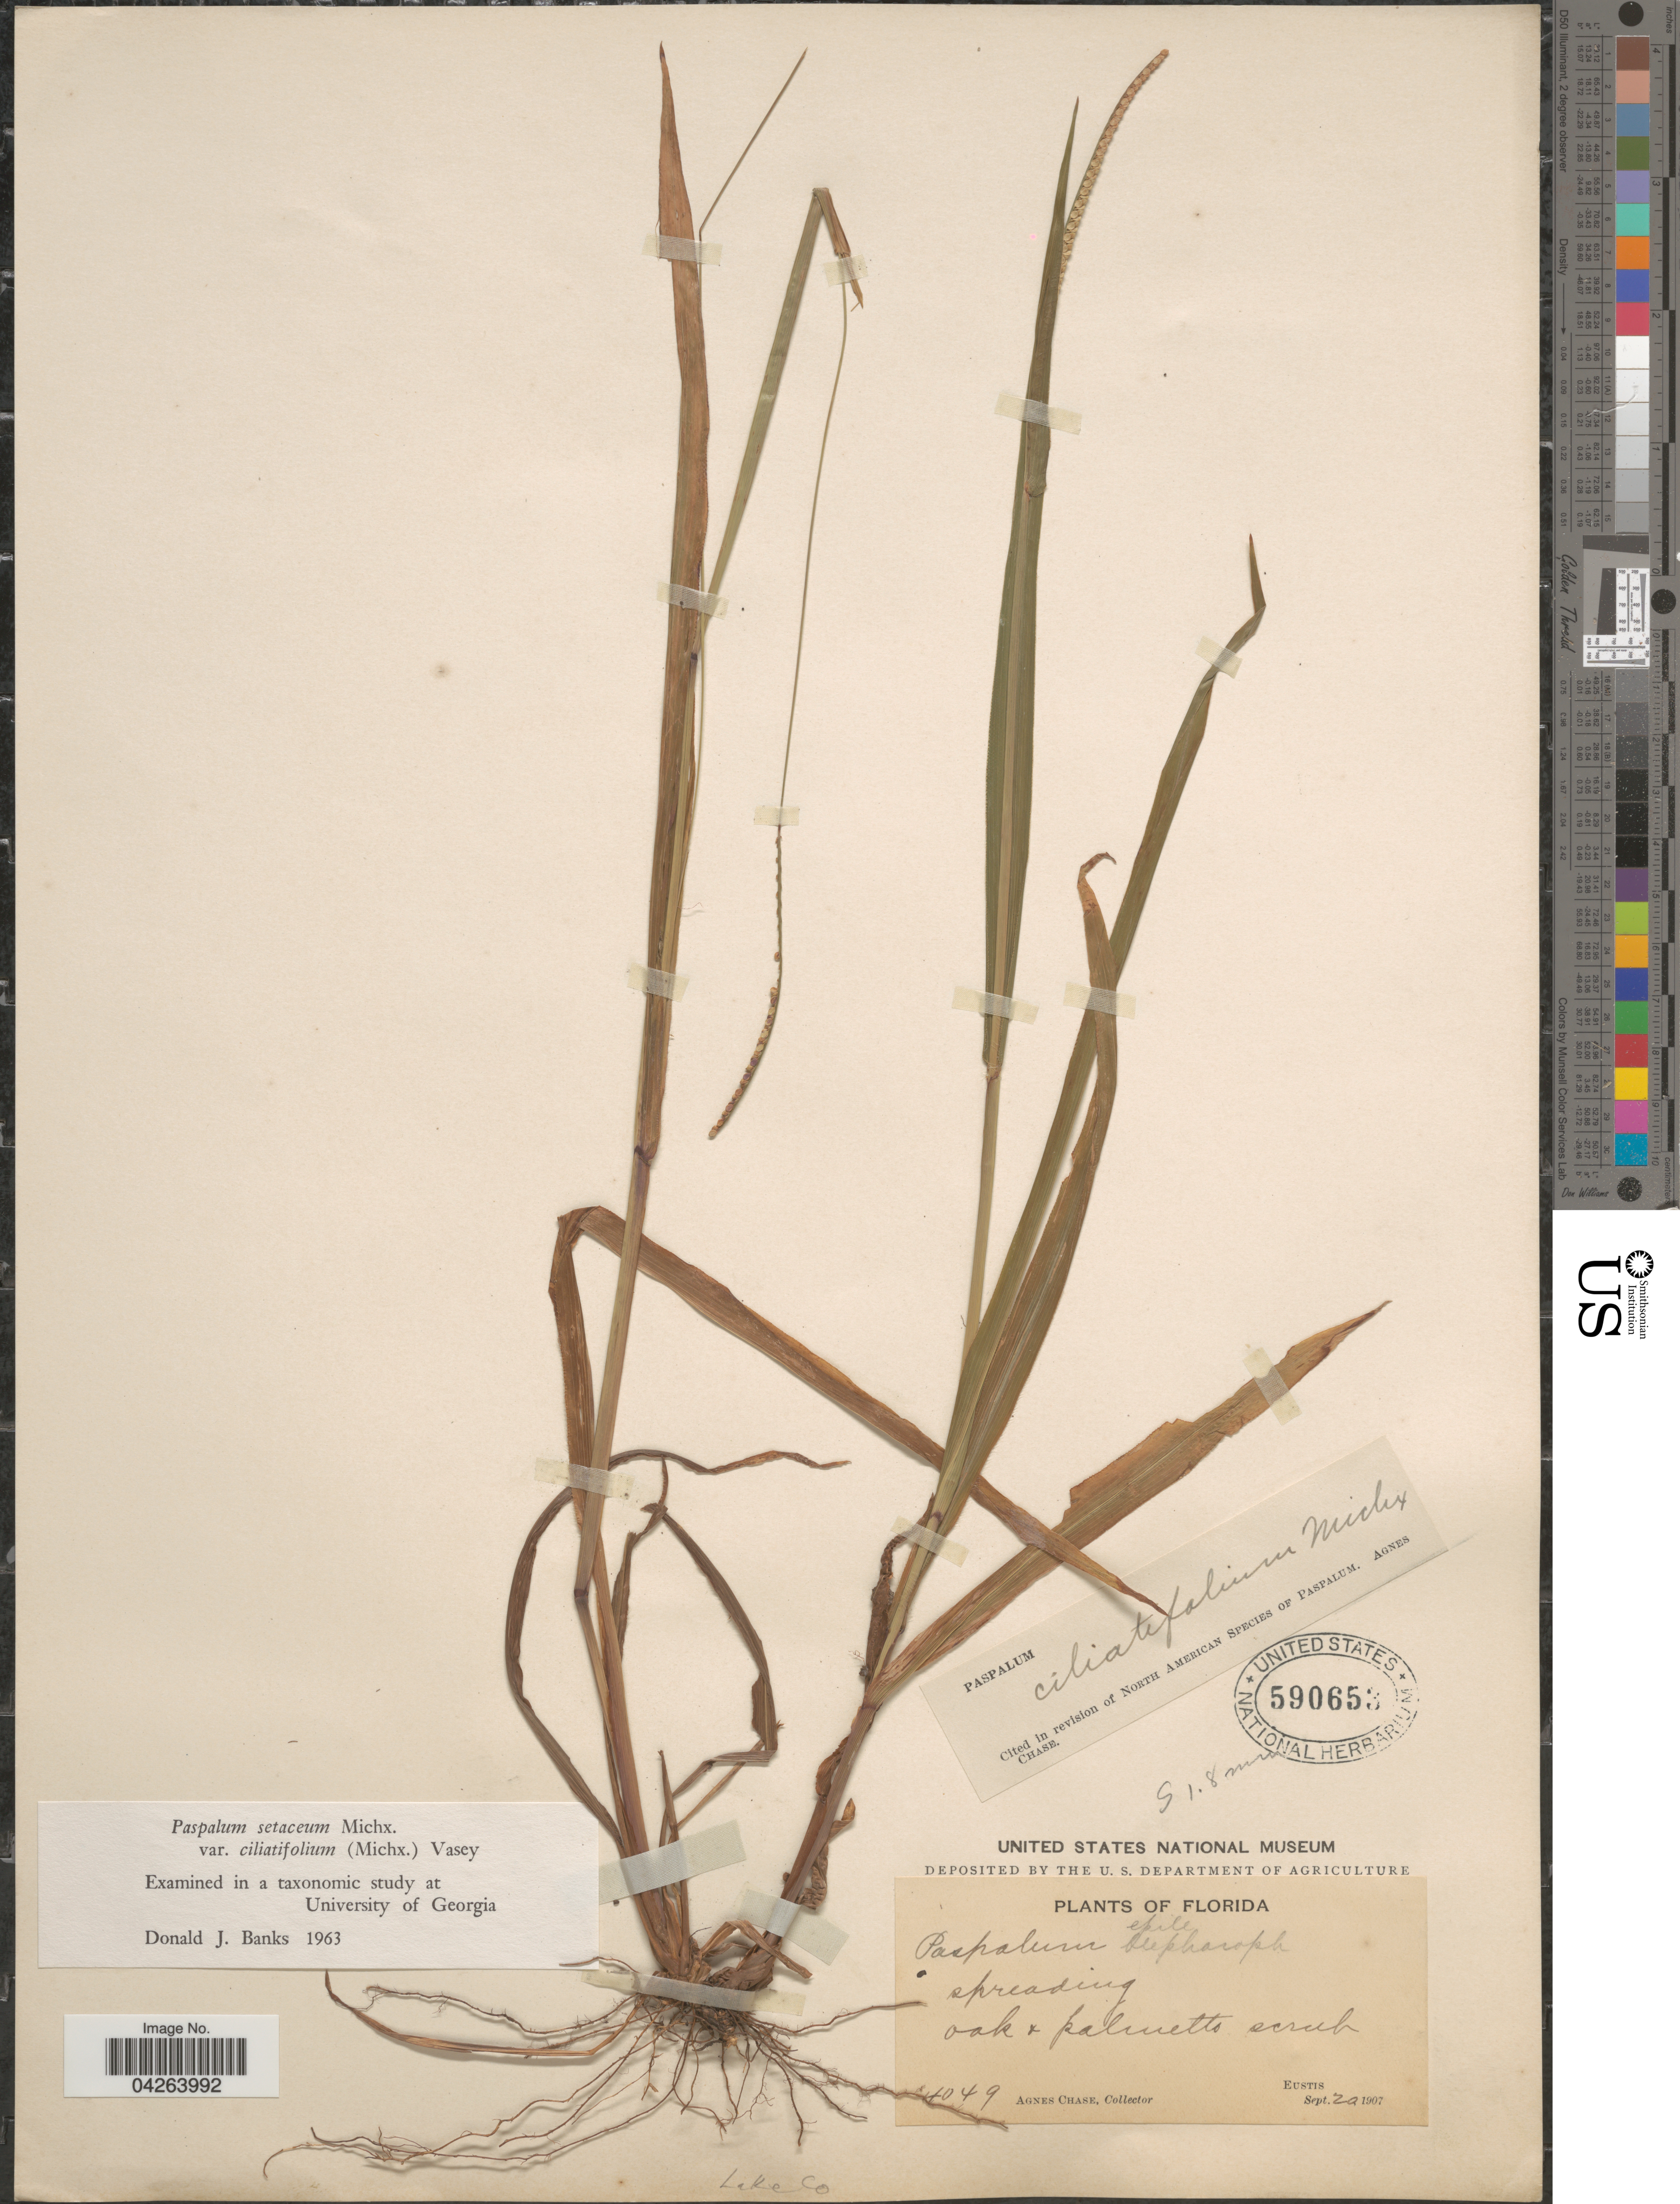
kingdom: Plantae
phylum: Tracheophyta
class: Liliopsida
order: Poales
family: Poaceae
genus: Paspalum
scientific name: Paspalum setaceum var. ciliatifolium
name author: (Michx.) Vasey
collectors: A. Chase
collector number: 4049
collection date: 1907-09-20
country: United States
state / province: Florida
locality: Oak & palmetto scrub. Eustis. Lake Co.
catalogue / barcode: US 590653